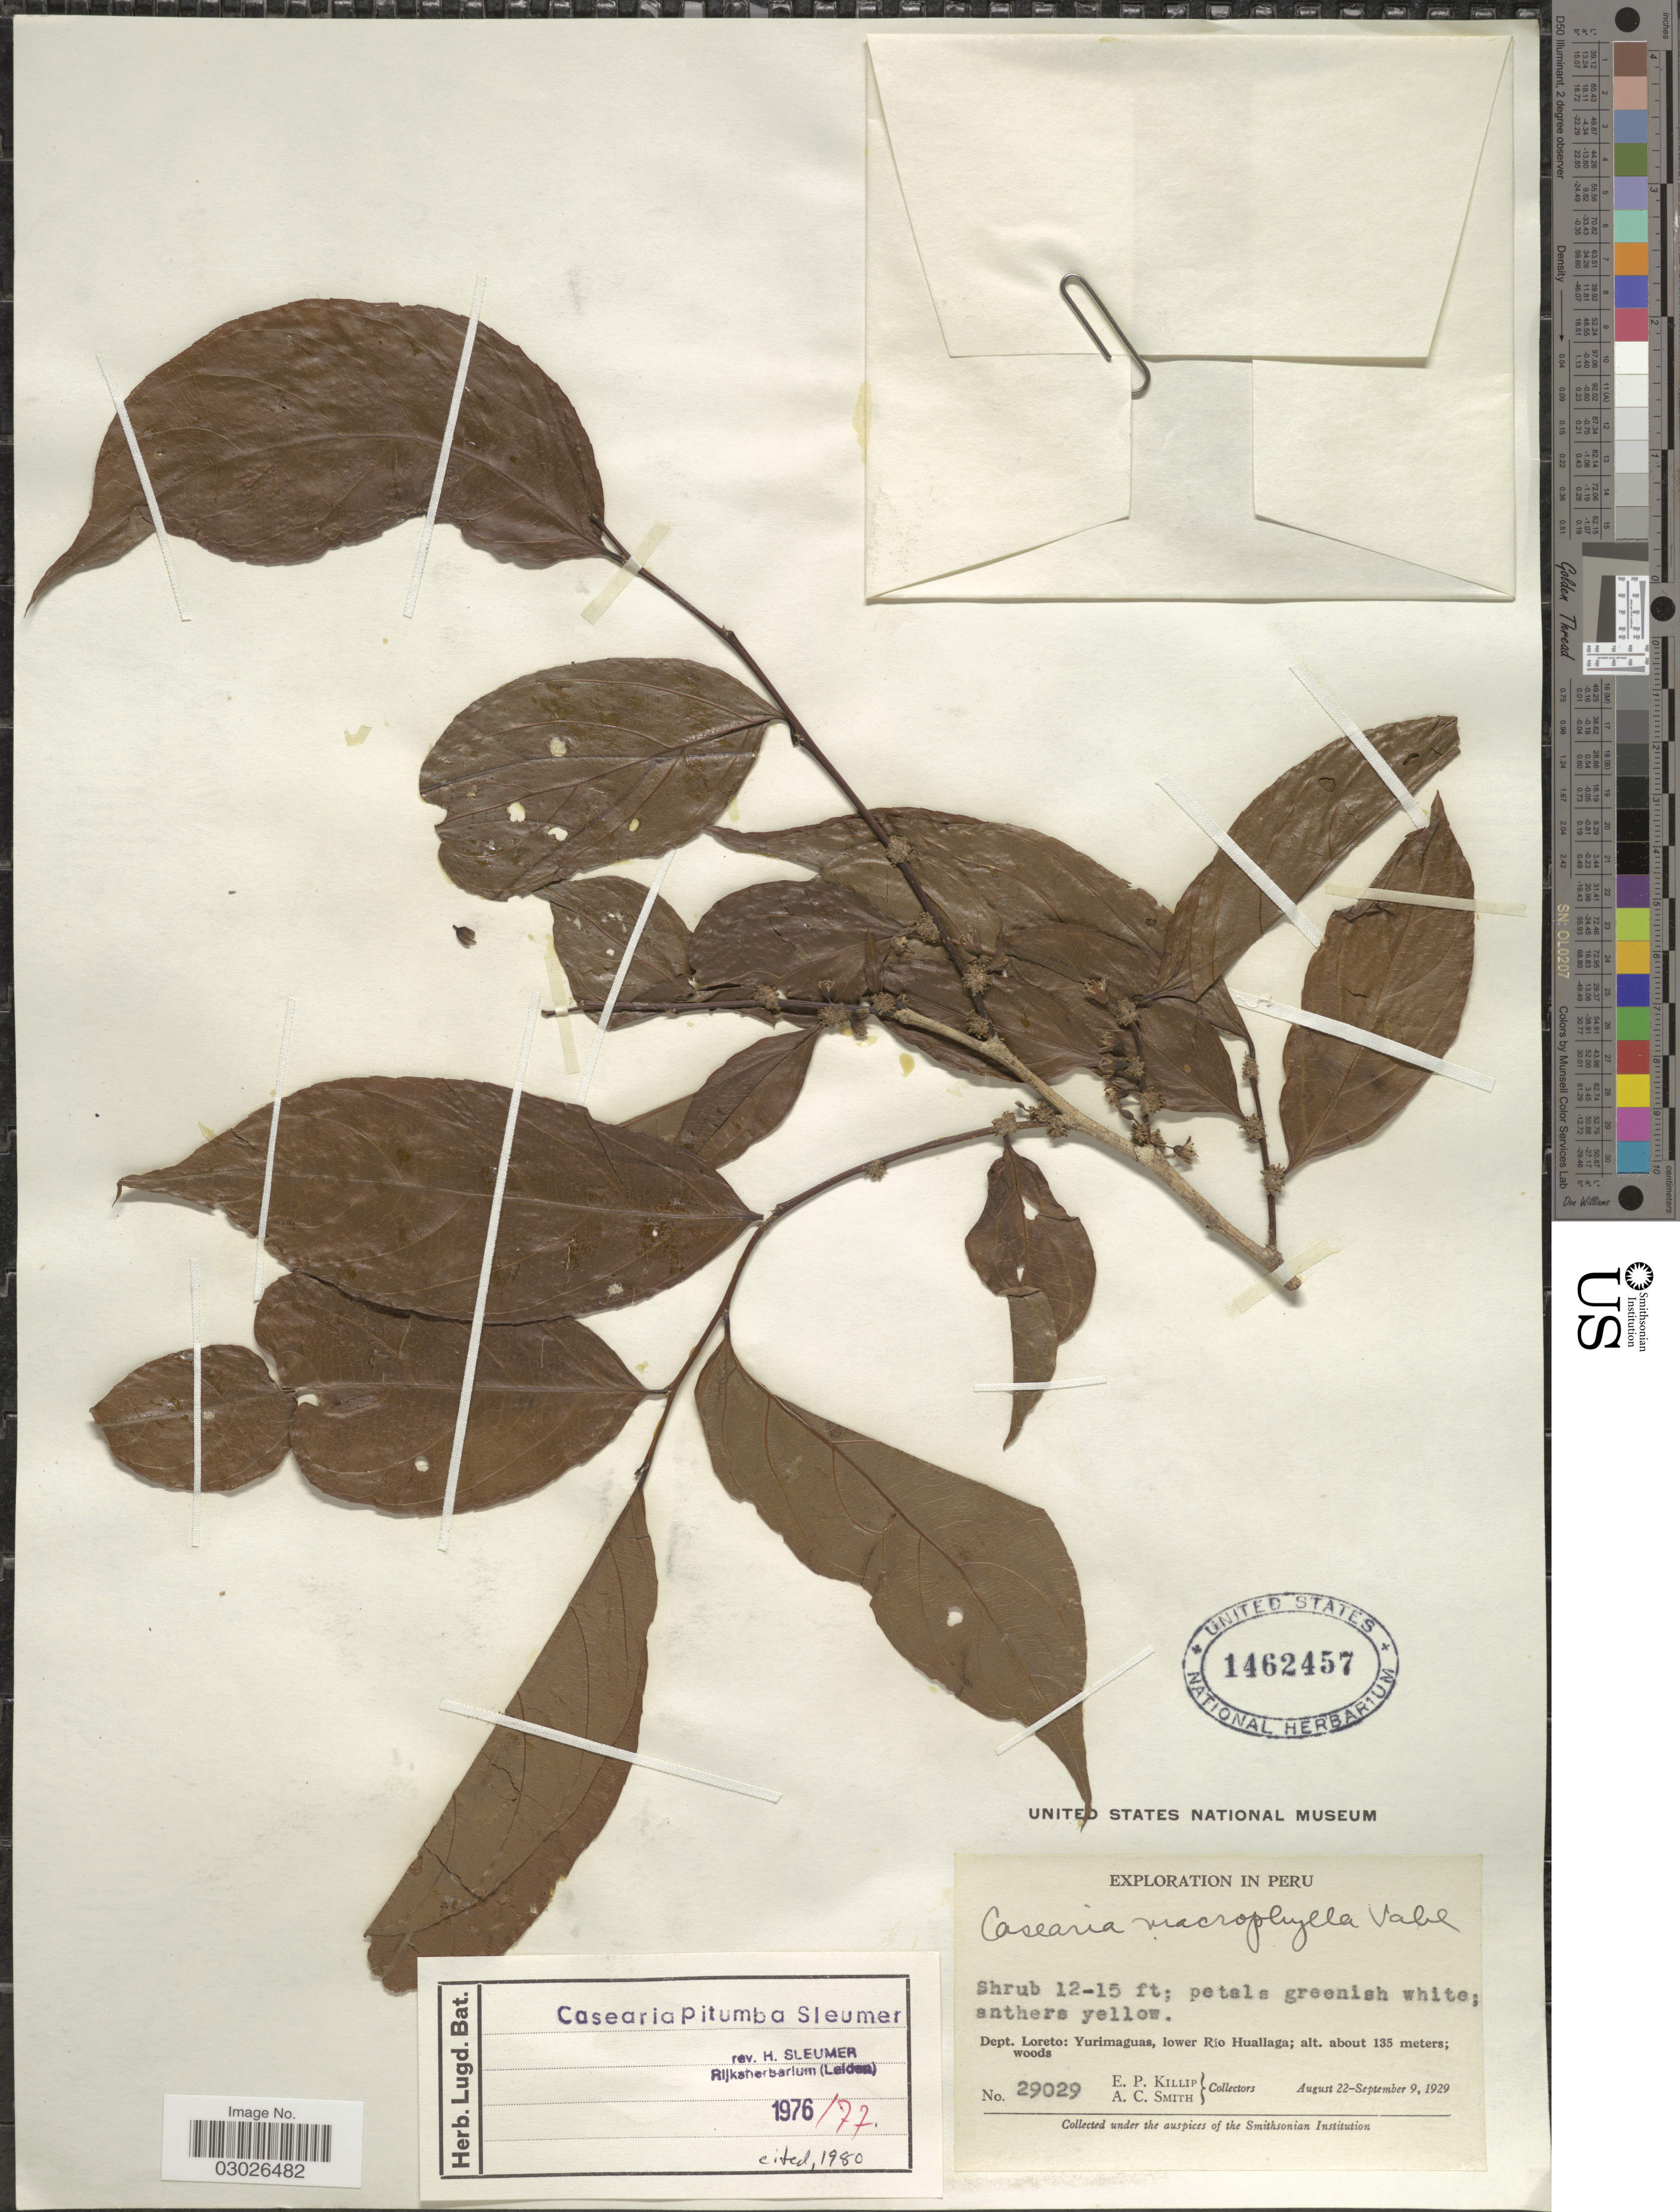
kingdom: Plantae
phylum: Tracheophyta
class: Magnoliopsida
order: Malpighiales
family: Salicaceae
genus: Casearia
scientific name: Casearia pitumba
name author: Sleumer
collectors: E. P. Killip & A. C. Smith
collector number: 29029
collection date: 1929-08-22/1929-09-09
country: Peru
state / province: Loreto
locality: Dept. Loreto: Yurimaguas, lower Río Huallaga.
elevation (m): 135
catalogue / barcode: US 1462457